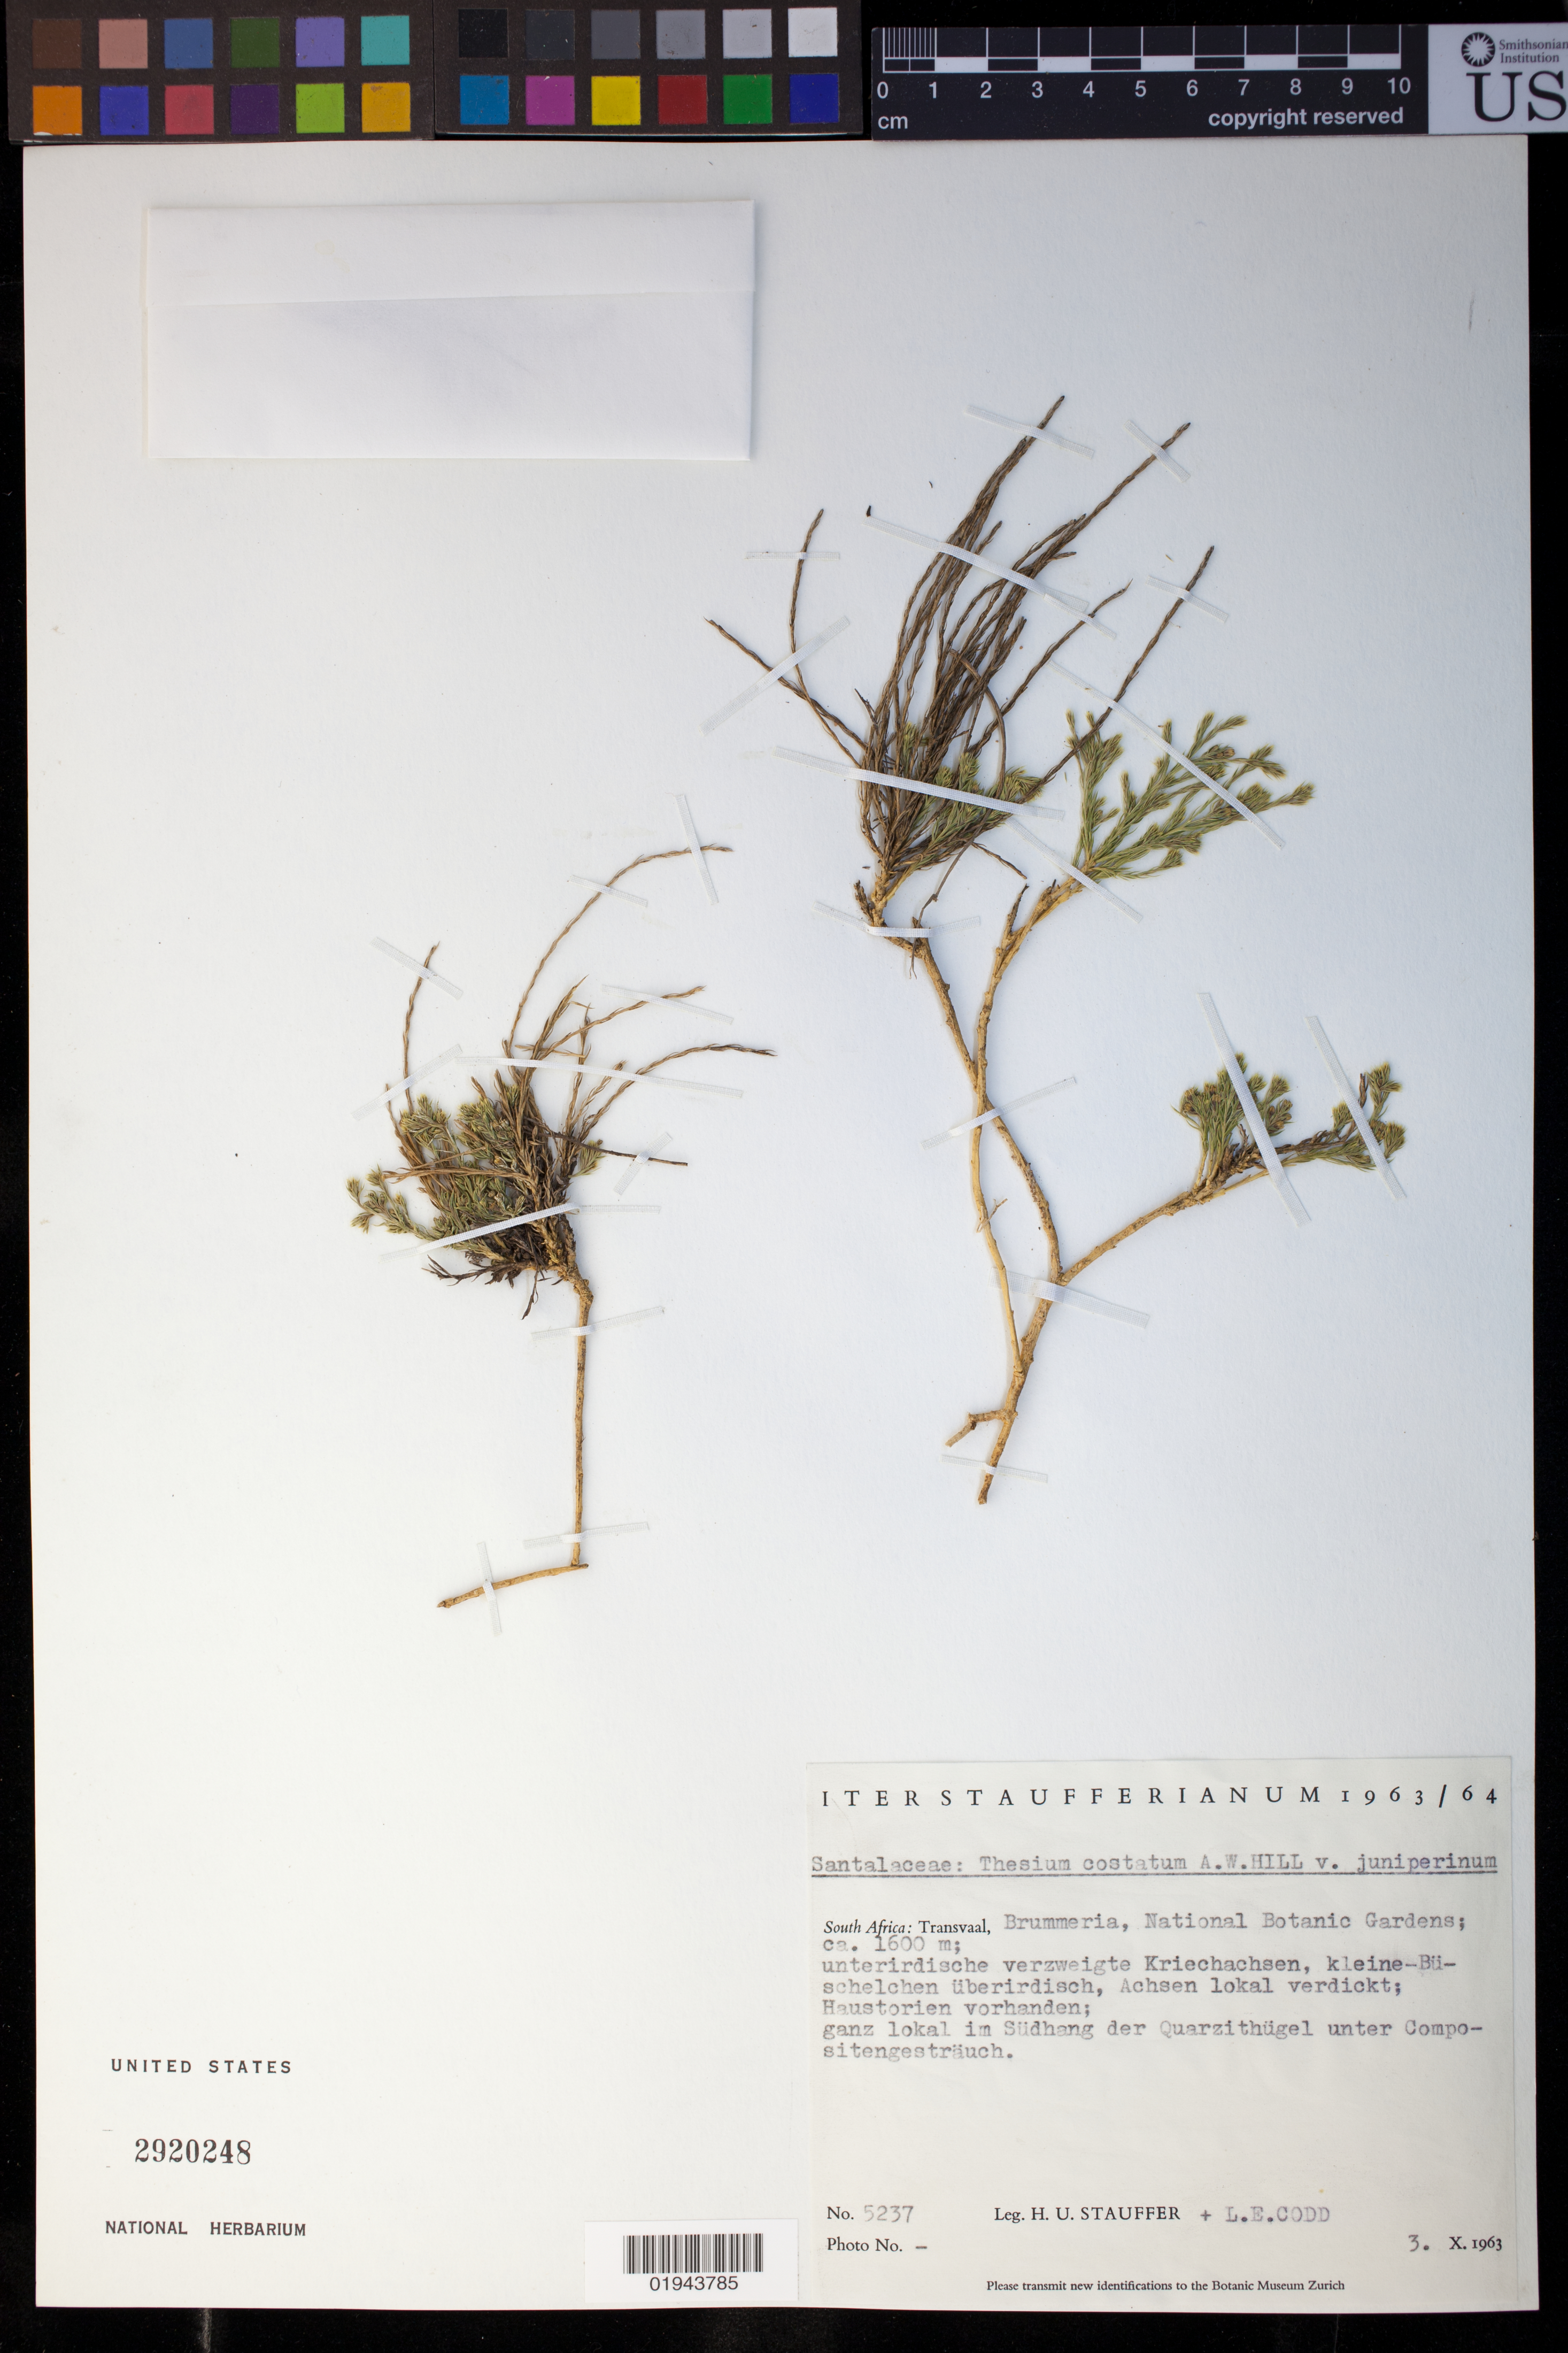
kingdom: Plantae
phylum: Tracheophyta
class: Magnoliopsida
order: Santalales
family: Thesiaceae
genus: Thesium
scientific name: Thesium costatum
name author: A.W. Hill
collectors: H. U. Stauffer & L. Codd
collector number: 5237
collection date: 1963-10-03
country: South Africa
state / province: Gauteng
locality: Transvaal, Brummeria, National Botanic Gardens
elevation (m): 1600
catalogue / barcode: US 2920248